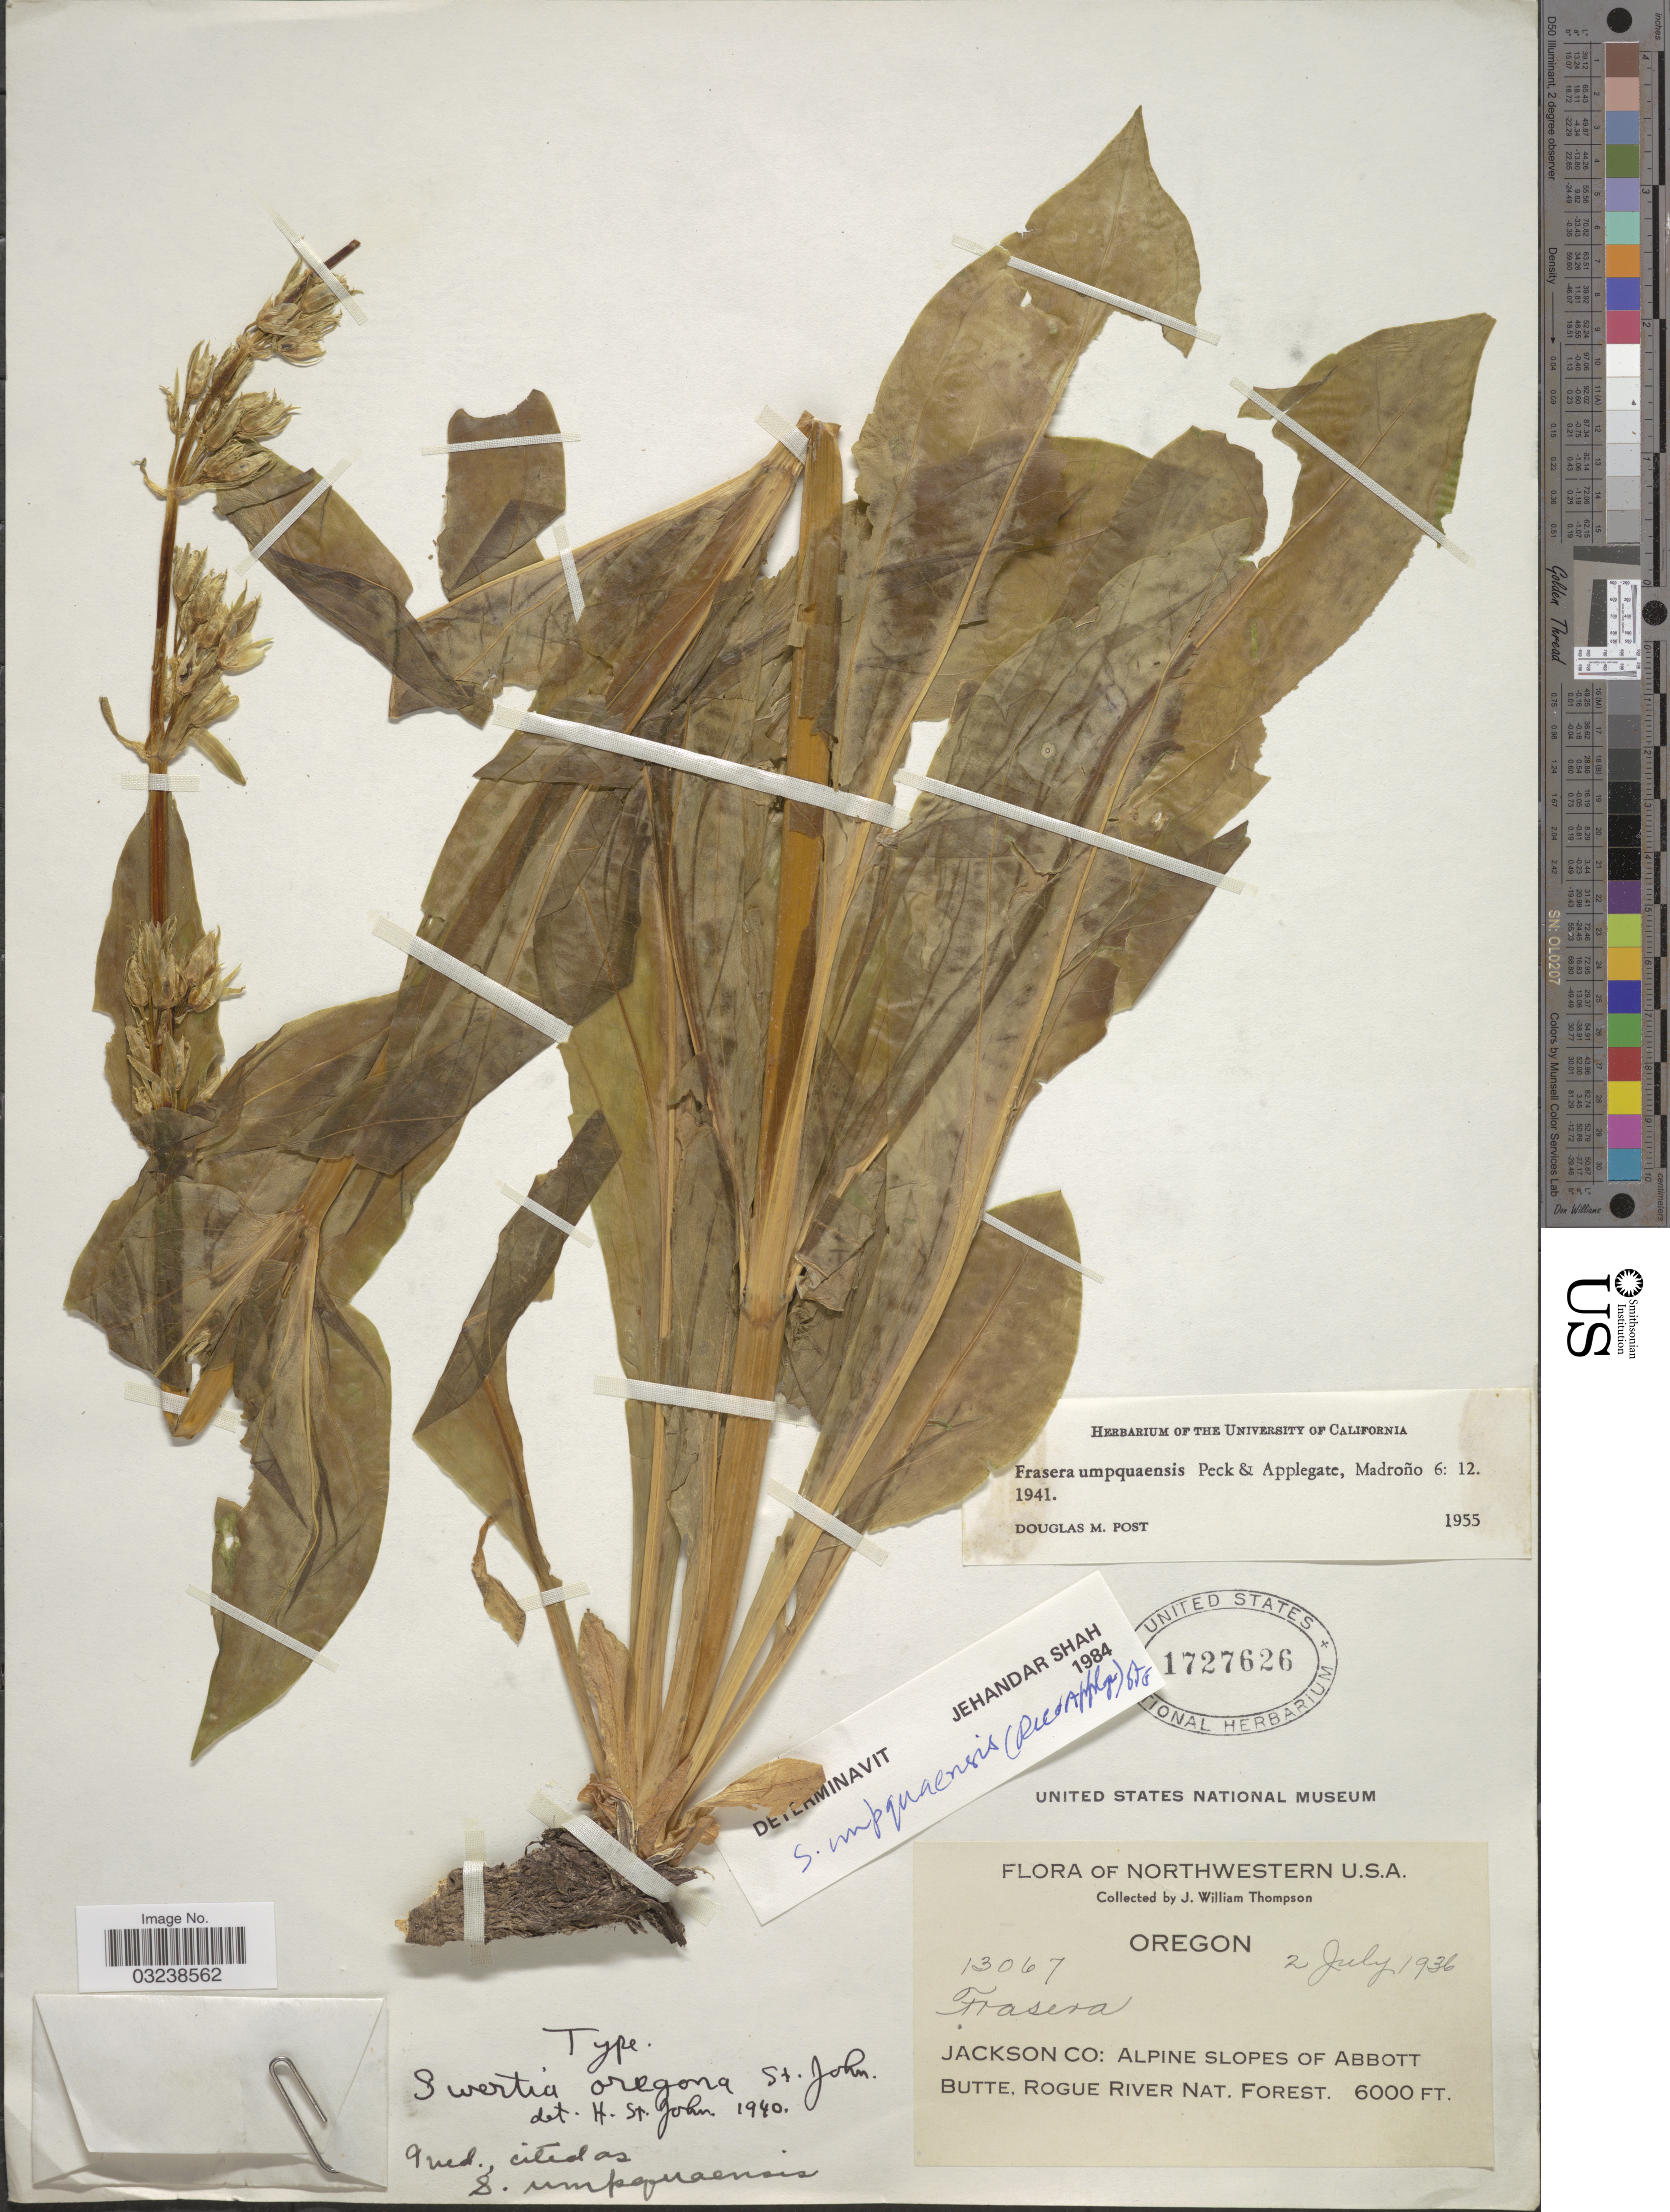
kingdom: Plantae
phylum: Tracheophyta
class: Magnoliopsida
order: Gentianales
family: Gentianaceae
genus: Swertia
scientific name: Swertia umpquaensis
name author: (M. Peck & Applegate) H. St. John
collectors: J. W. Thompson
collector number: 13067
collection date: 1936-07-02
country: United States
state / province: Oregon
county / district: Jackson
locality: Jackson Co: Alpine Slopes of Abbott Butte, Rogue River Nat. Forest.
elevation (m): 1829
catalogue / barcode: US 1727626